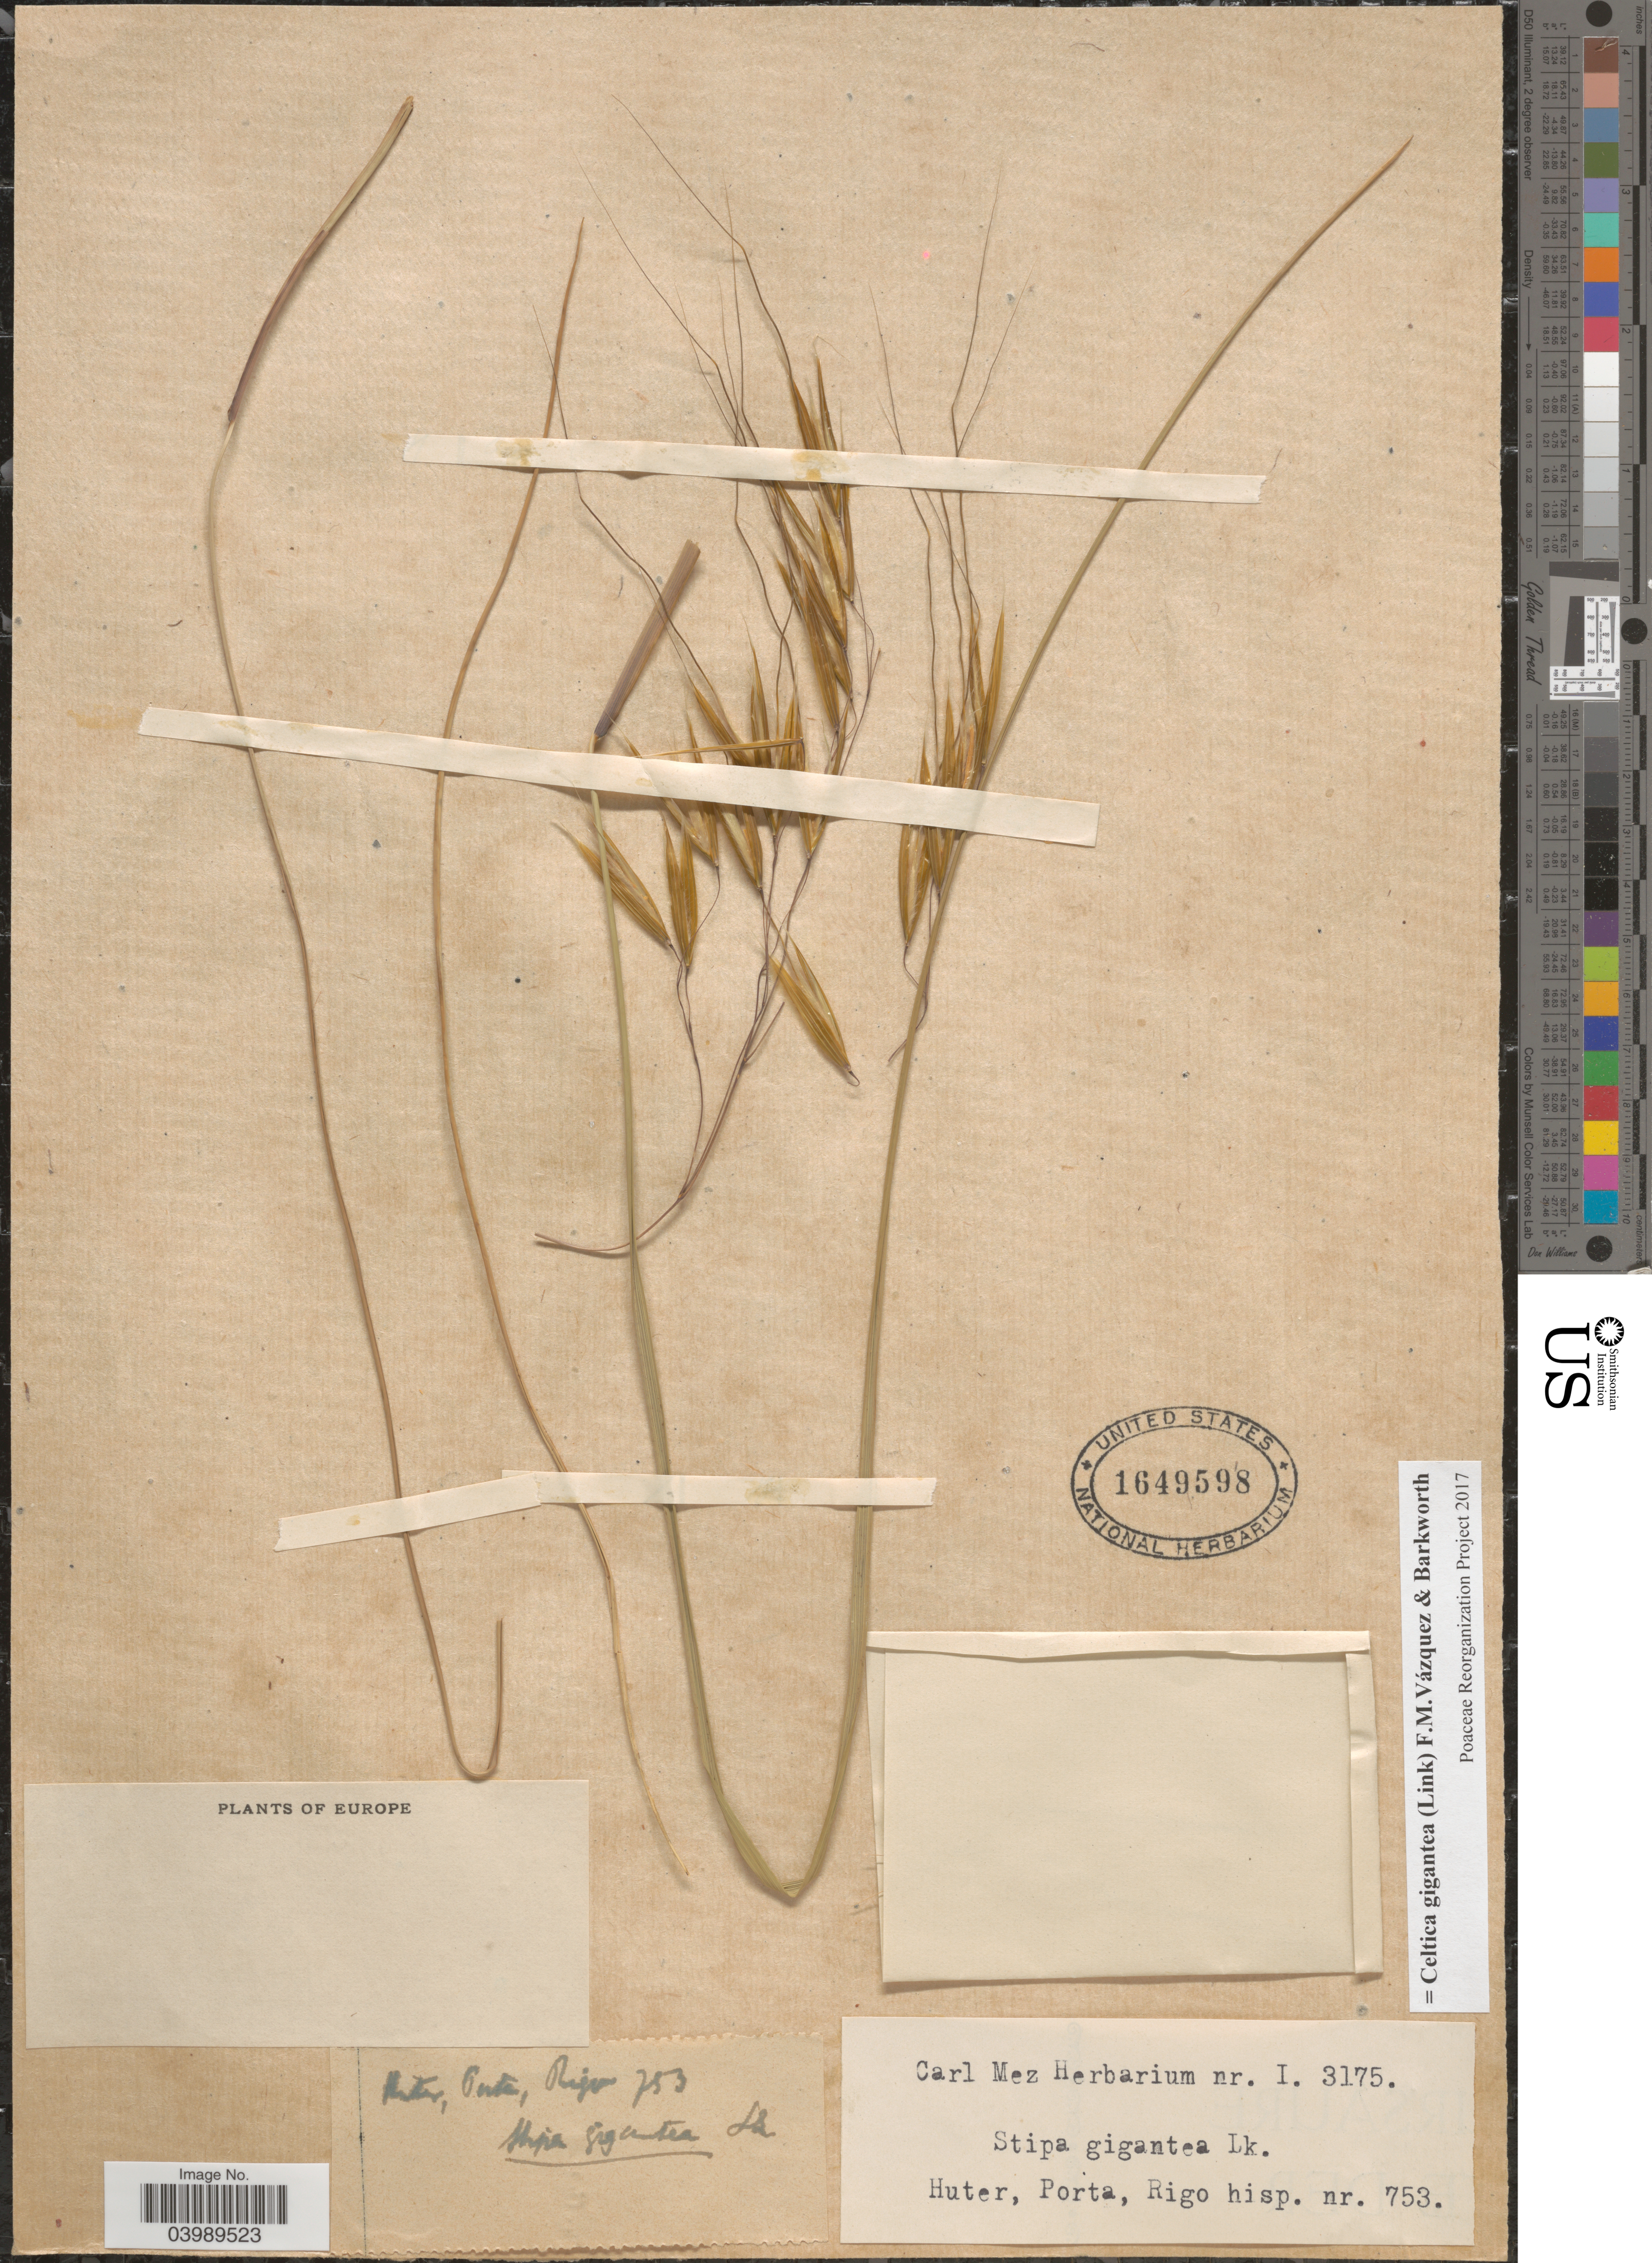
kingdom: Plantae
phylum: Tracheophyta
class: Liliopsida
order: Poales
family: Poaceae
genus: Celtica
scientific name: Celtica gigantea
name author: (Link) F.M. Vázquez & Barkworth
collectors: -. Huter, -- Porta & -- Rigo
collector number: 753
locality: Europe.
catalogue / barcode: US 1649598